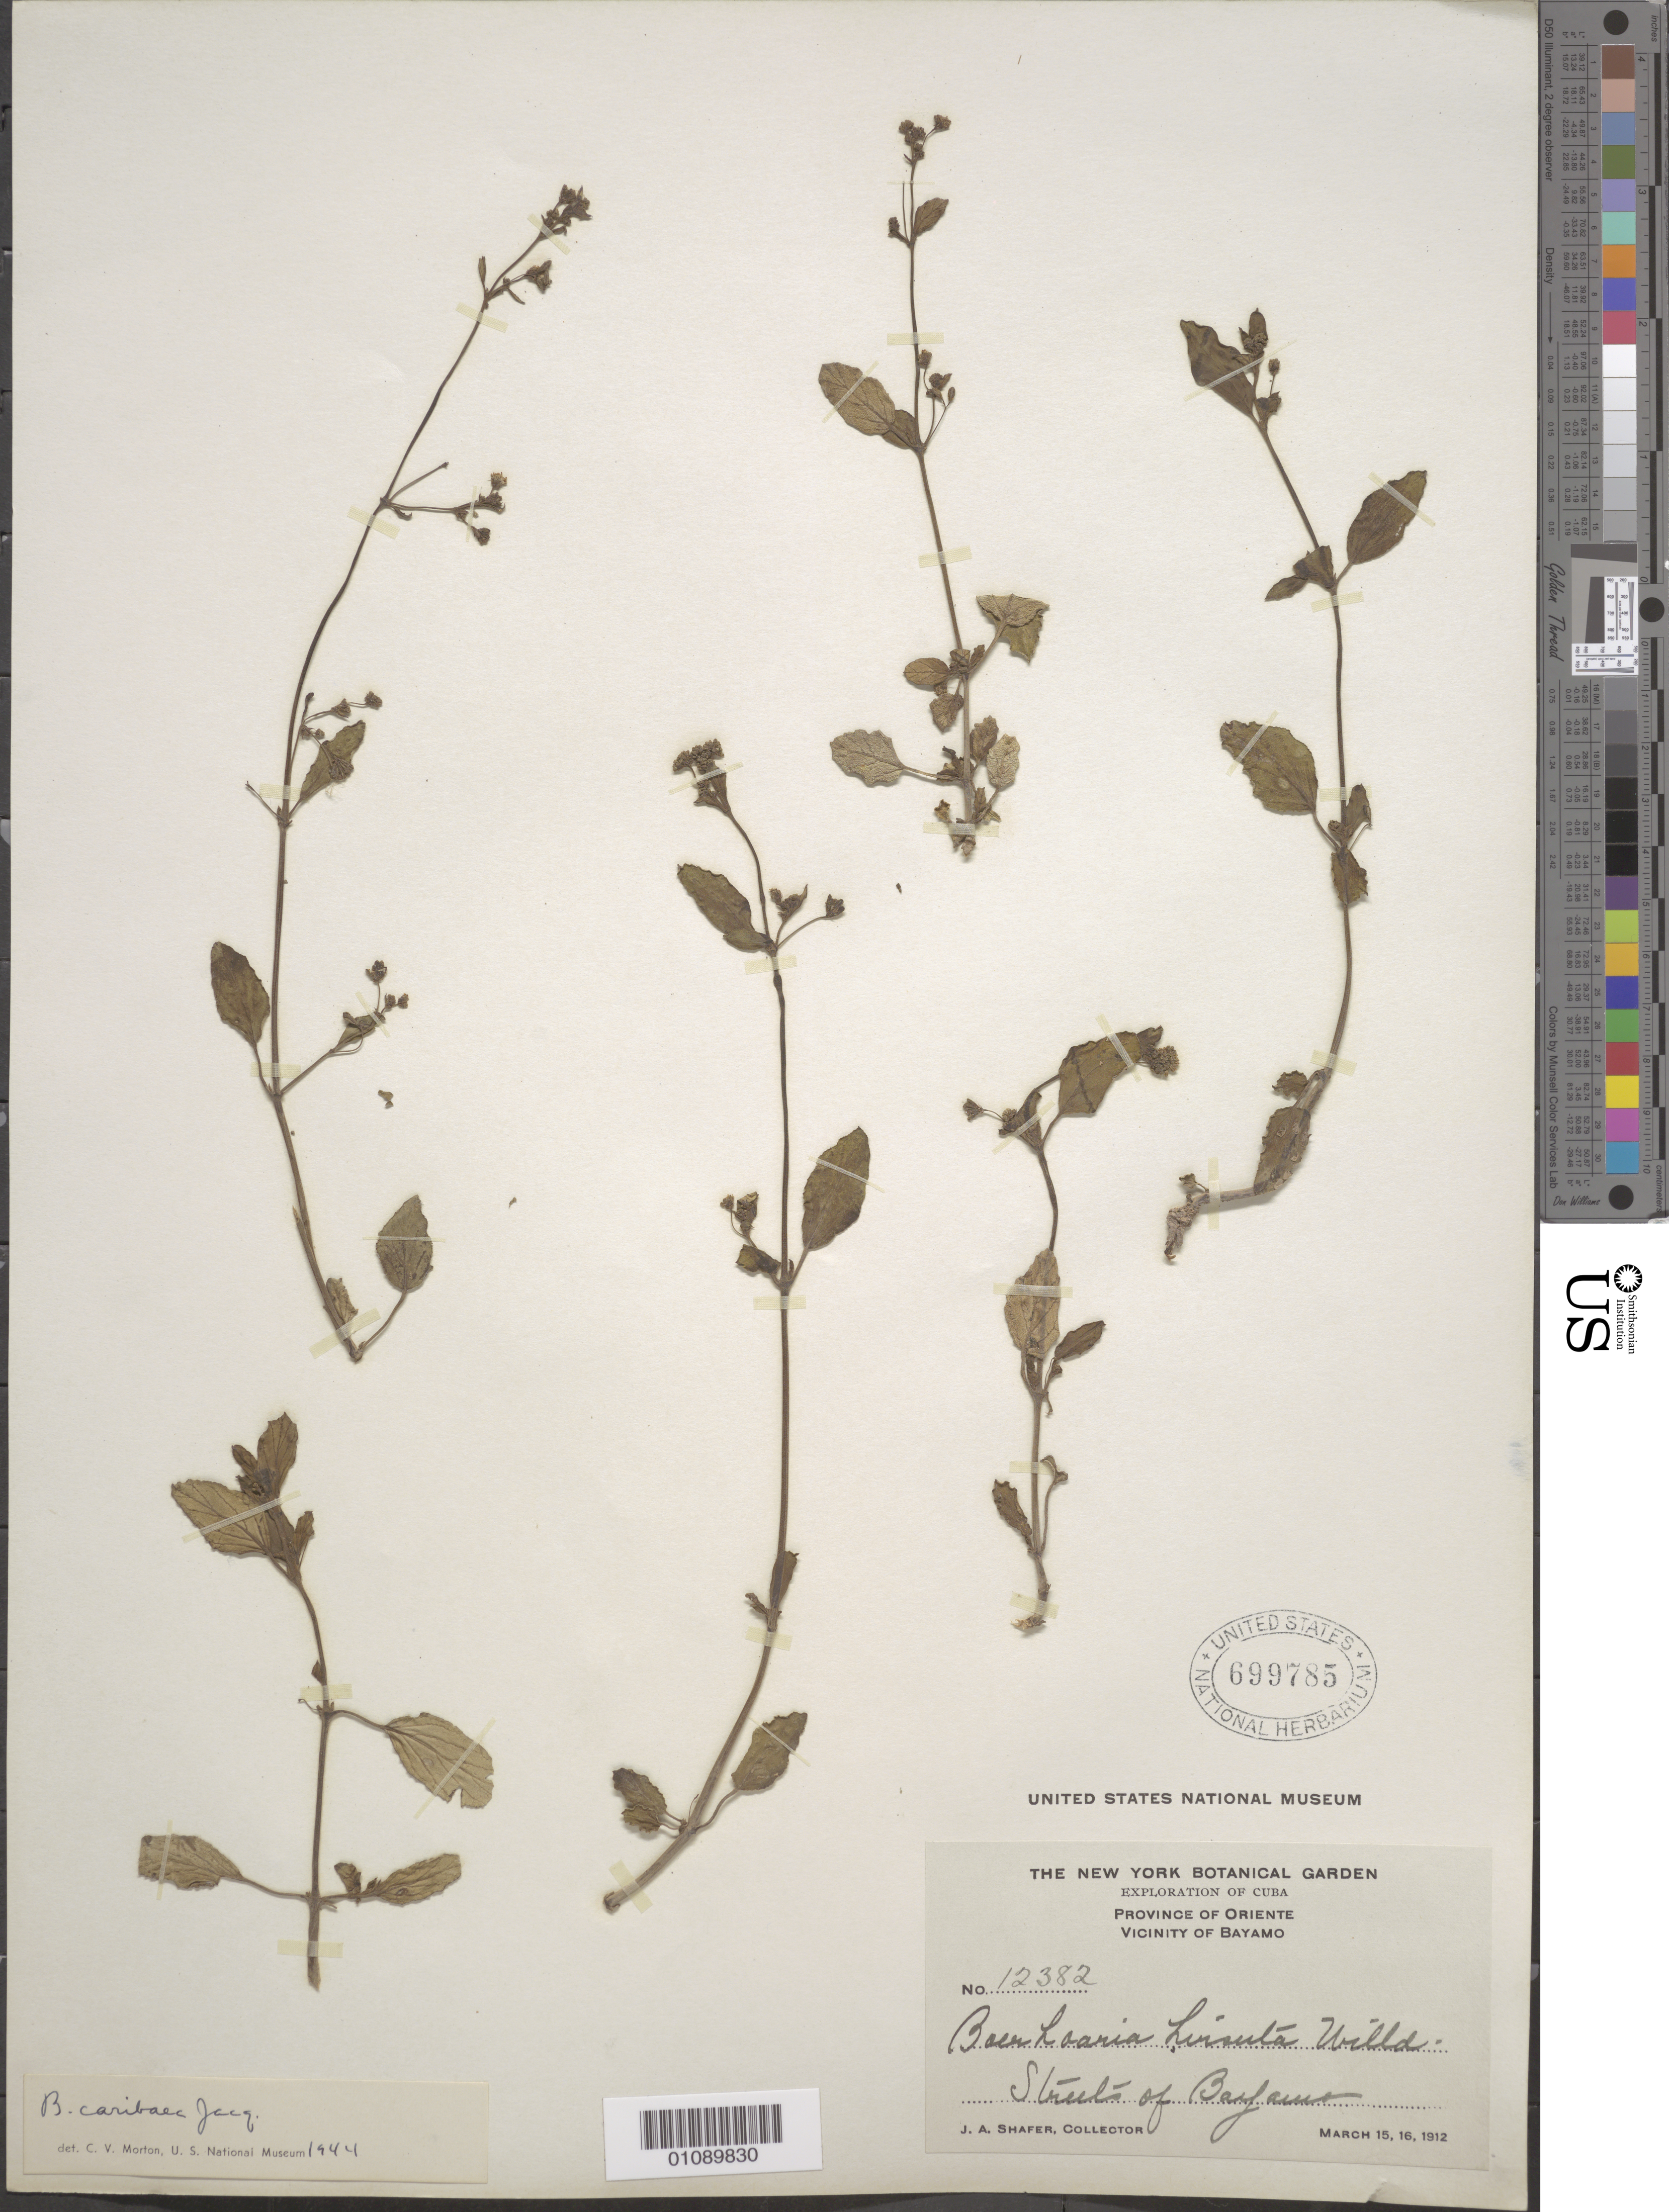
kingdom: Plantae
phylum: Tracheophyta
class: Magnoliopsida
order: Caryophyllales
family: Nyctaginaceae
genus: Boerhavia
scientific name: Boerhavia caribaea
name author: Jacq.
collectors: J. A. Shafer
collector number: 12382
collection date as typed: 15 Mar 1912 to 16 Mar 1912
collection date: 1912-03-15/1912-03-16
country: Cuba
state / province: Granma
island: Cuba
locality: Oriente: Streets of Bayamo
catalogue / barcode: US 699785